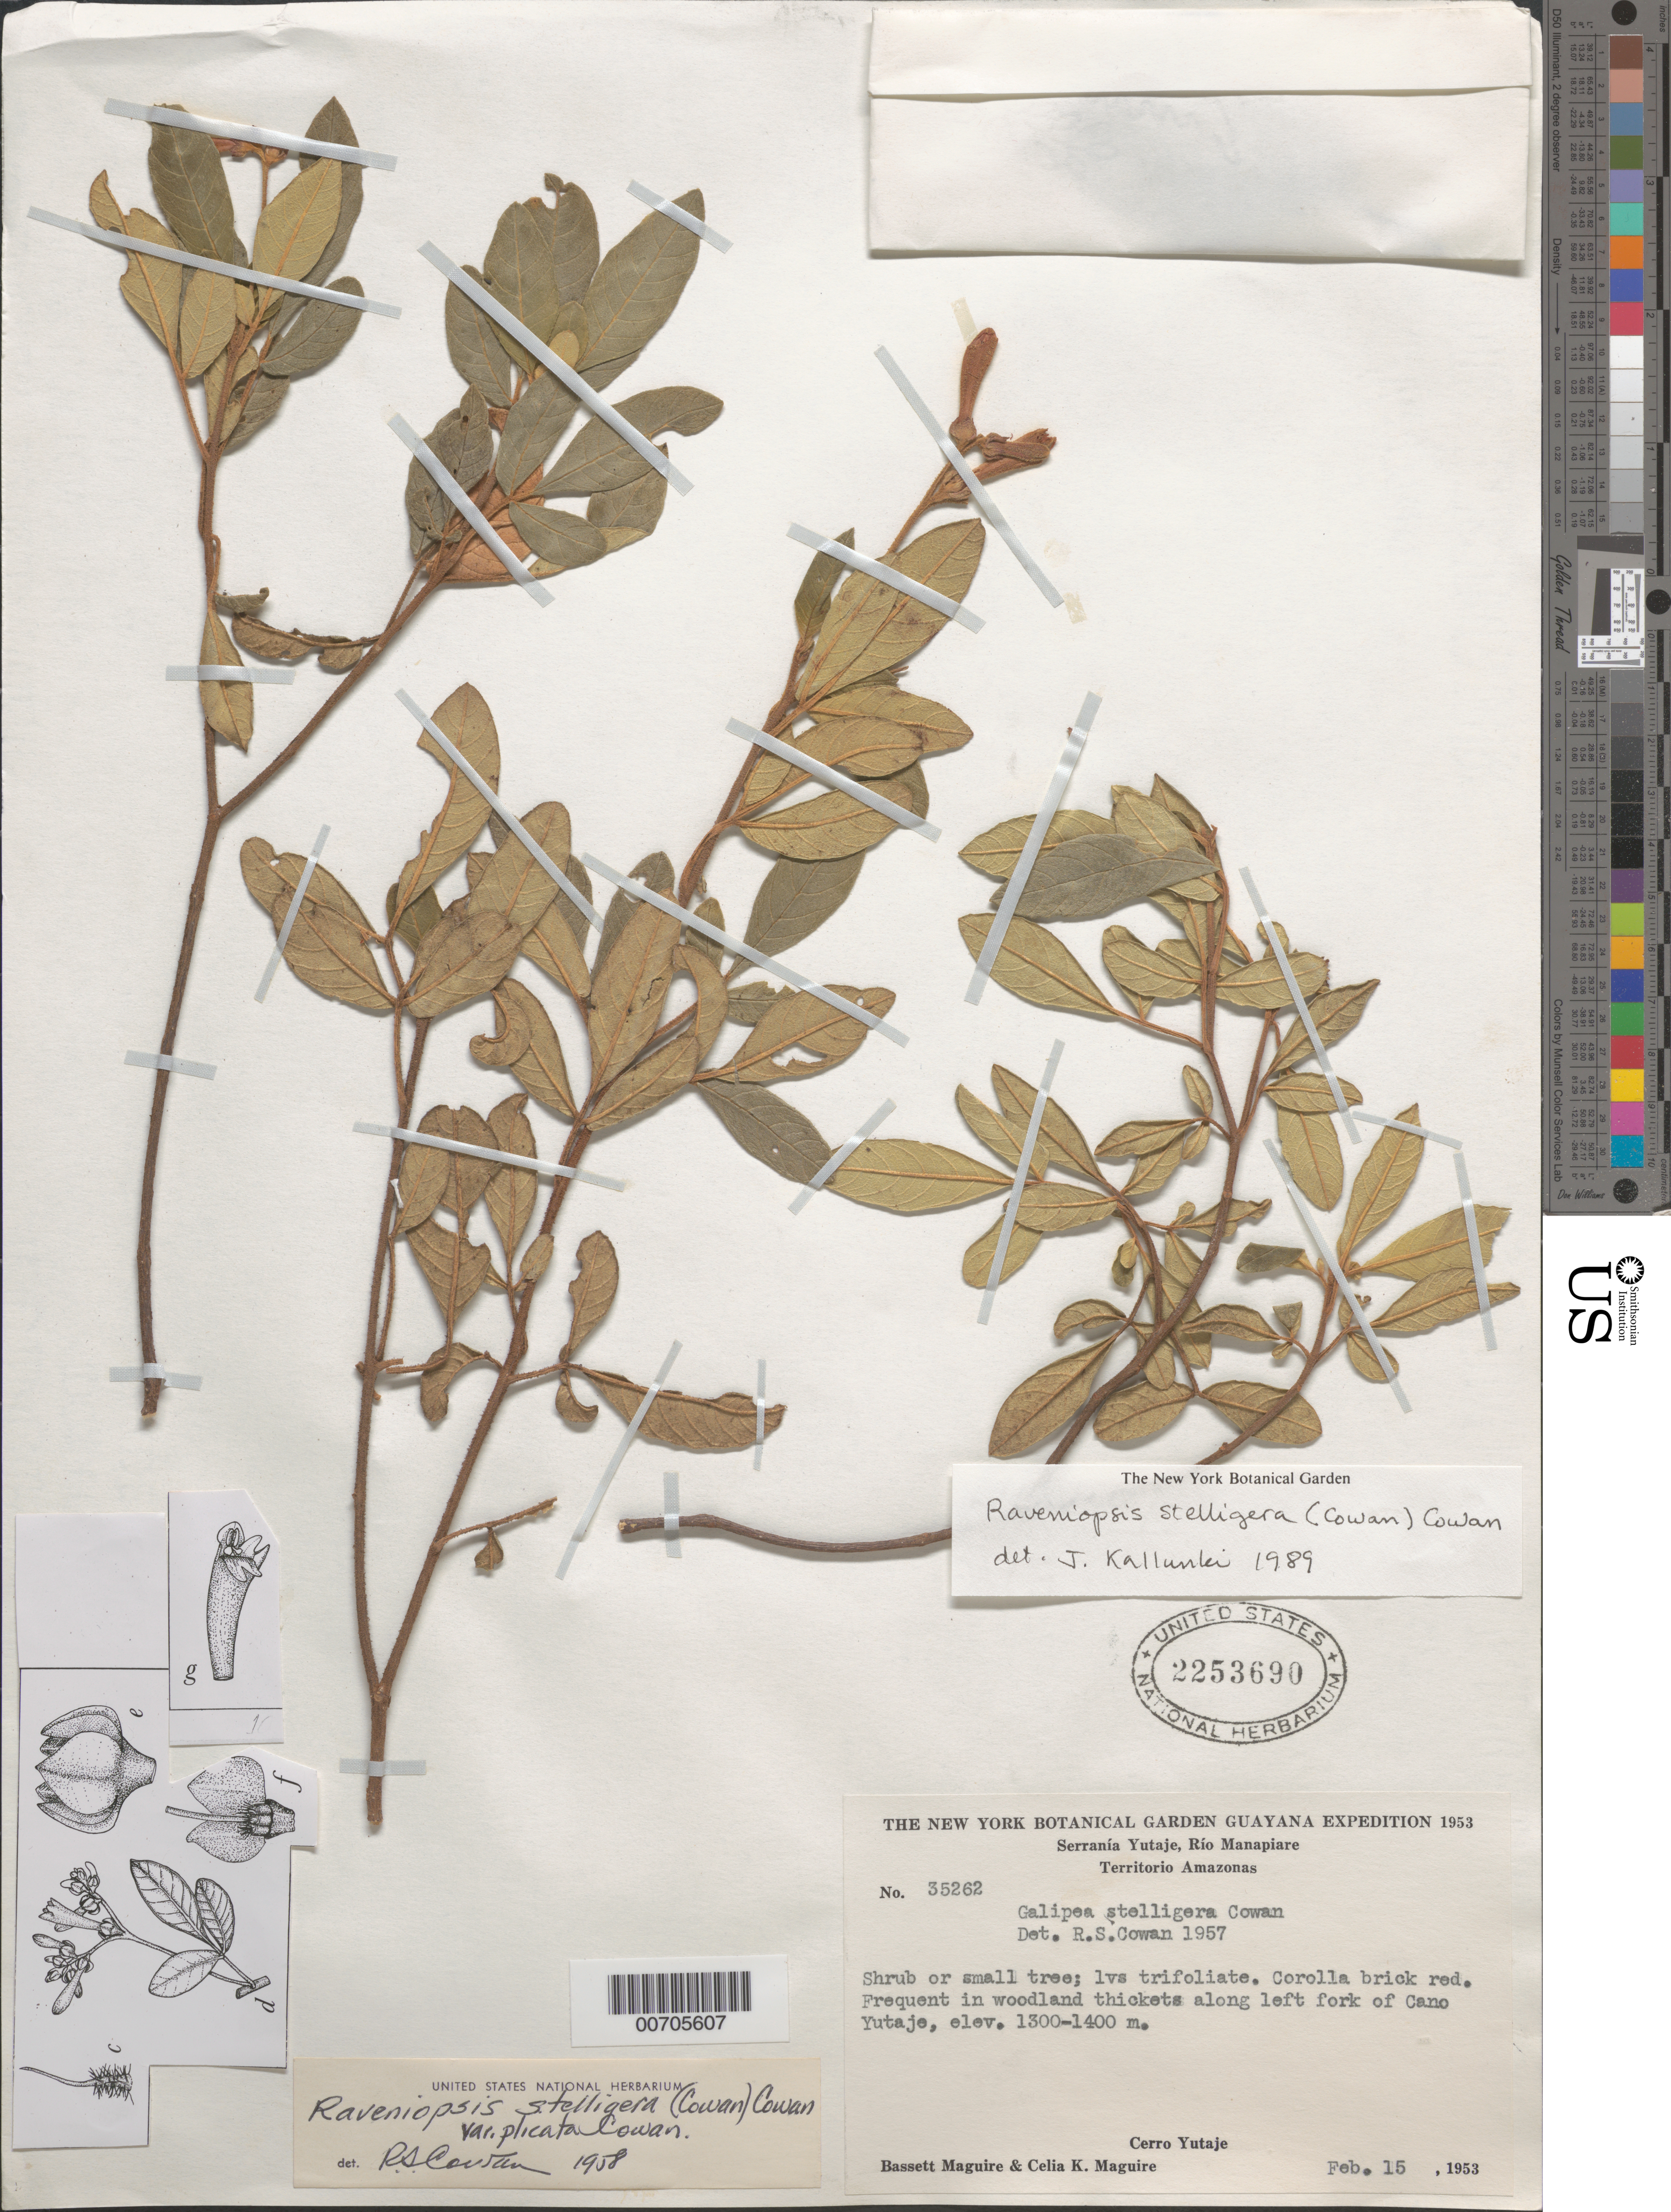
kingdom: Plantae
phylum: Tracheophyta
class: Magnoliopsida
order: Sapindales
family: Rutaceae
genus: Raveniopsis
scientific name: Raveniopsis stelligera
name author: (R.S. Cowan) R.S. Cowan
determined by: Kallunki, Jacquelyn A.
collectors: B. Maguire & C. K. Maguire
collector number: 35262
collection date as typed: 15-Feb-53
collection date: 1953-02-15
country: Venezuela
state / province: Amazonas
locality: Serranía Yutajé, Caño Yutajé, Río Manapiare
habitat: Woodland thickets along caño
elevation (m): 1300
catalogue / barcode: US 2253690